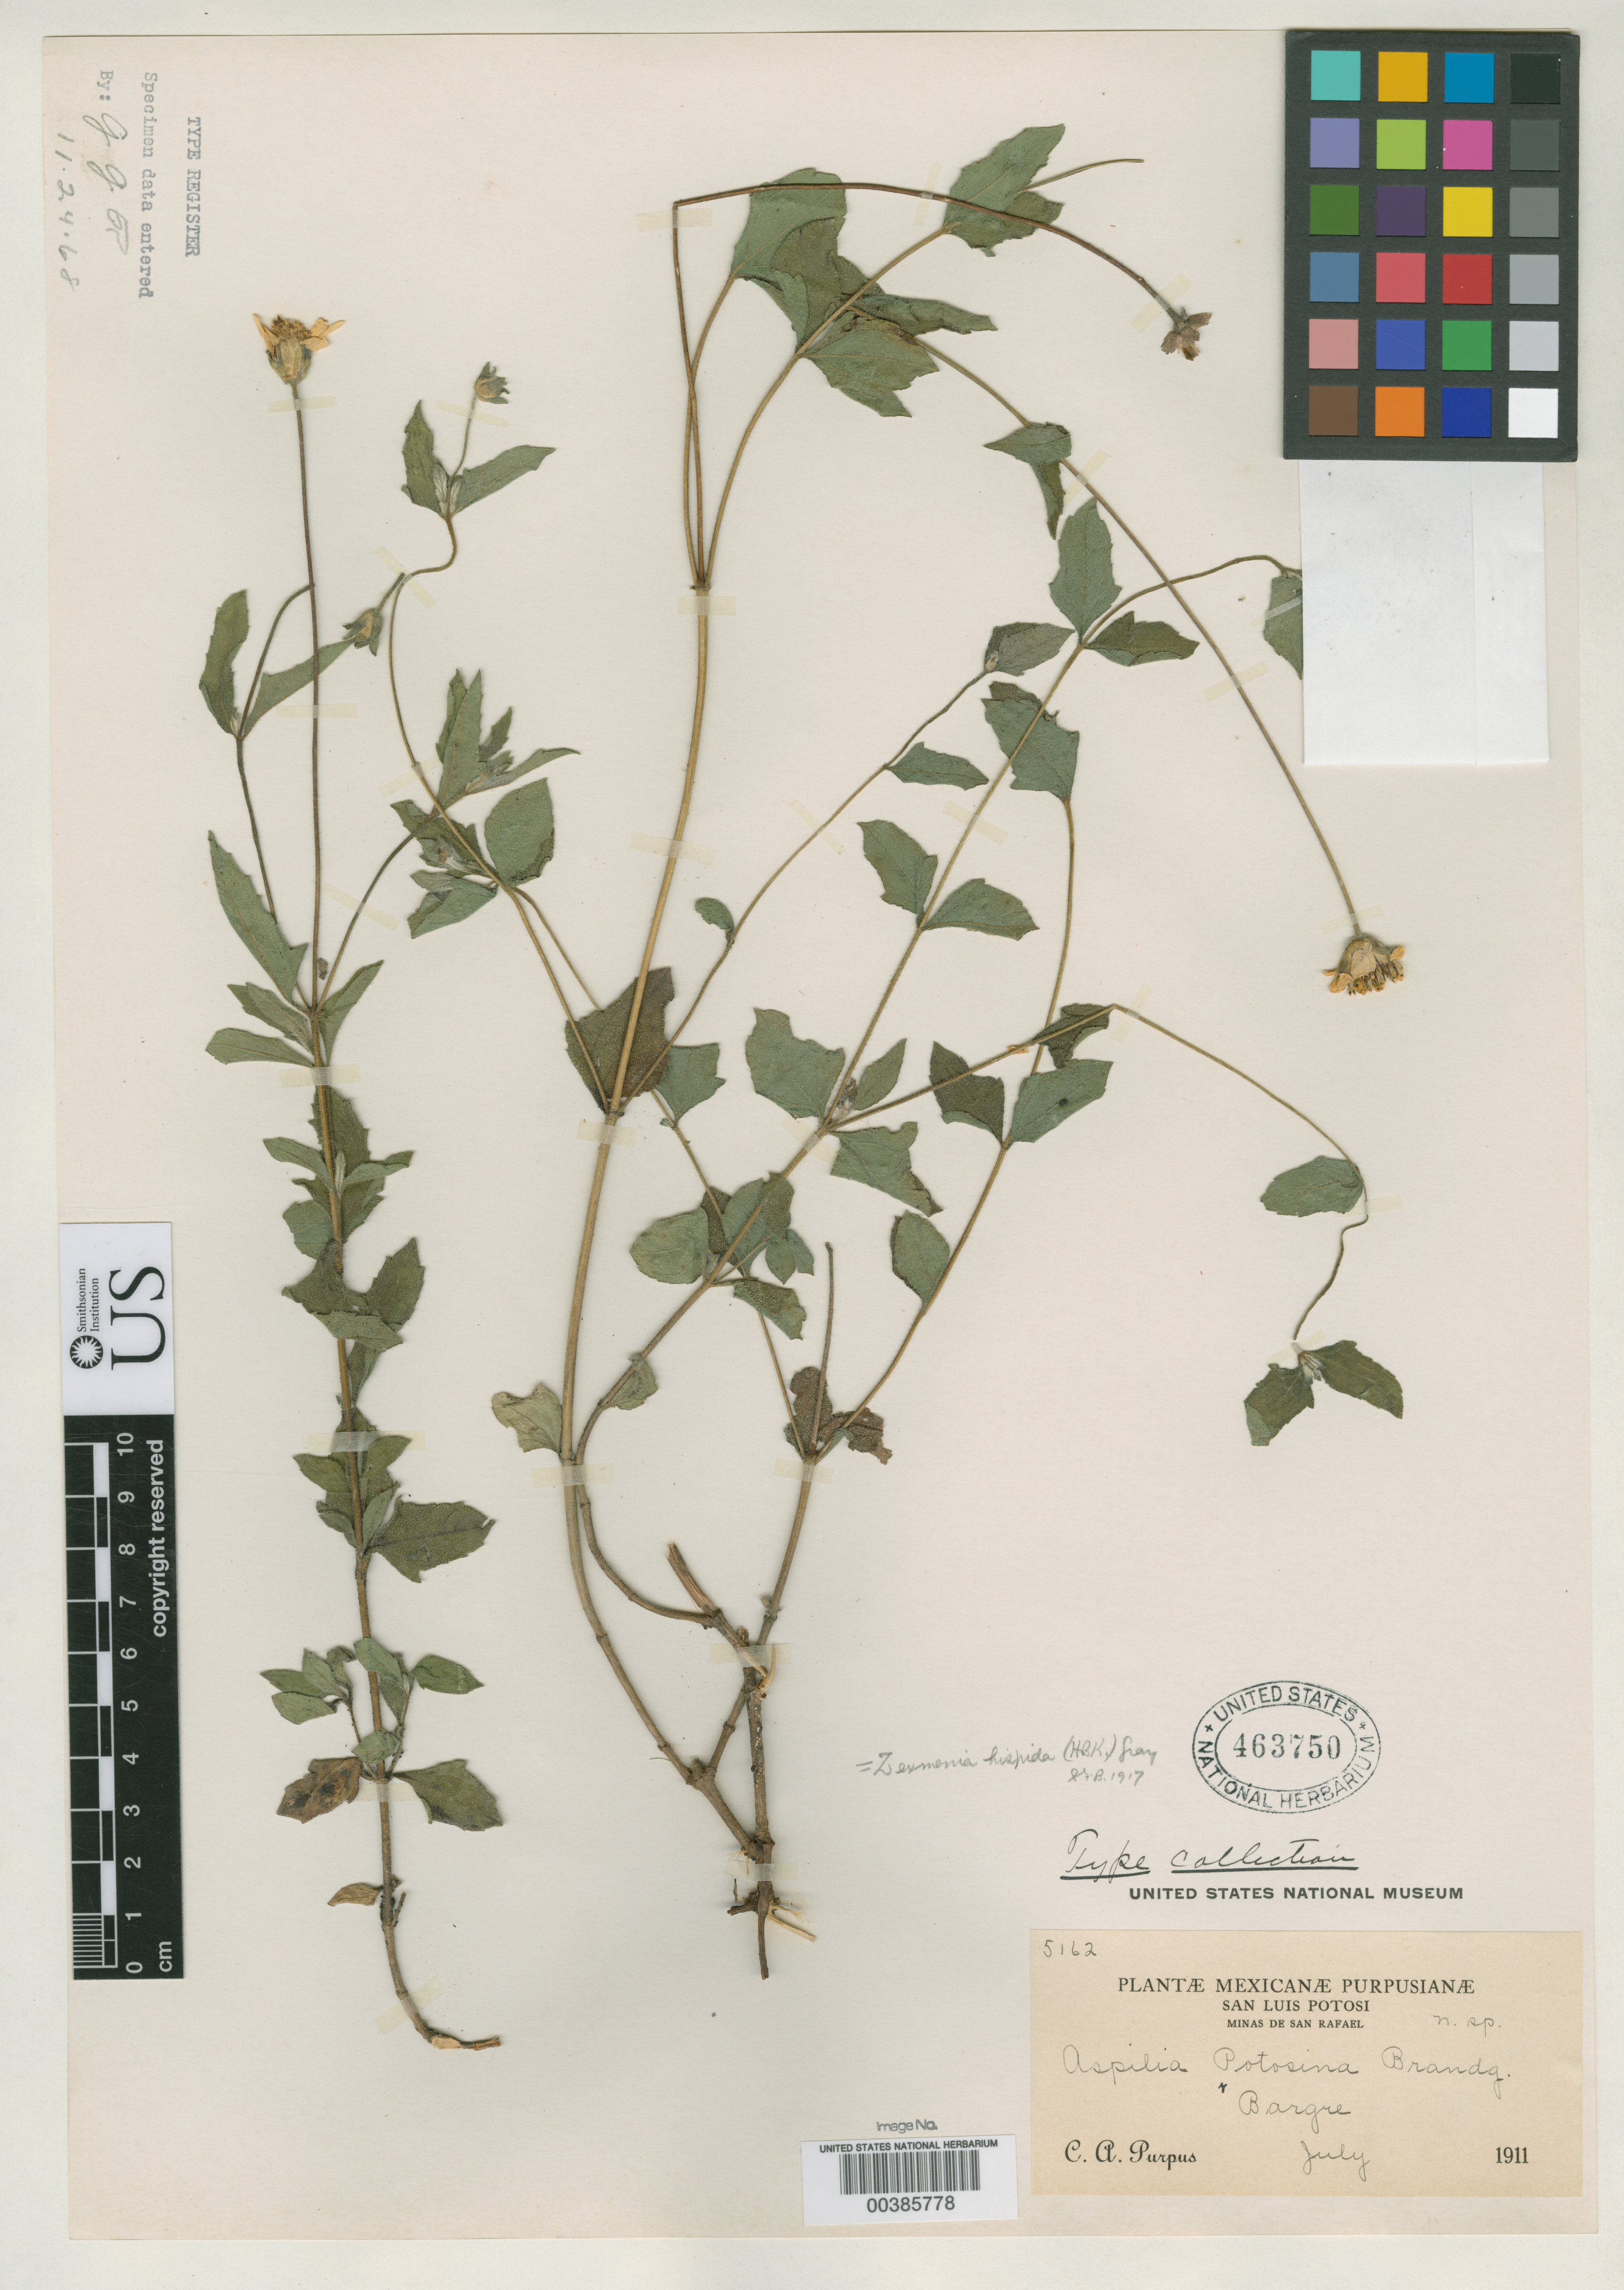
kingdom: Plantae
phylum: Tracheophyta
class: Magnoliopsida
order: Asterales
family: Asteraceae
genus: Aspilia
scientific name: Aspilia potosina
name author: Brandegee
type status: Isotype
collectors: C. A. Purpus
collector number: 5162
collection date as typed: Jul 1911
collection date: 1911-07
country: Mexico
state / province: San Luis Potosi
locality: Barge, Minas de San Rafael.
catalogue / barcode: US 463750